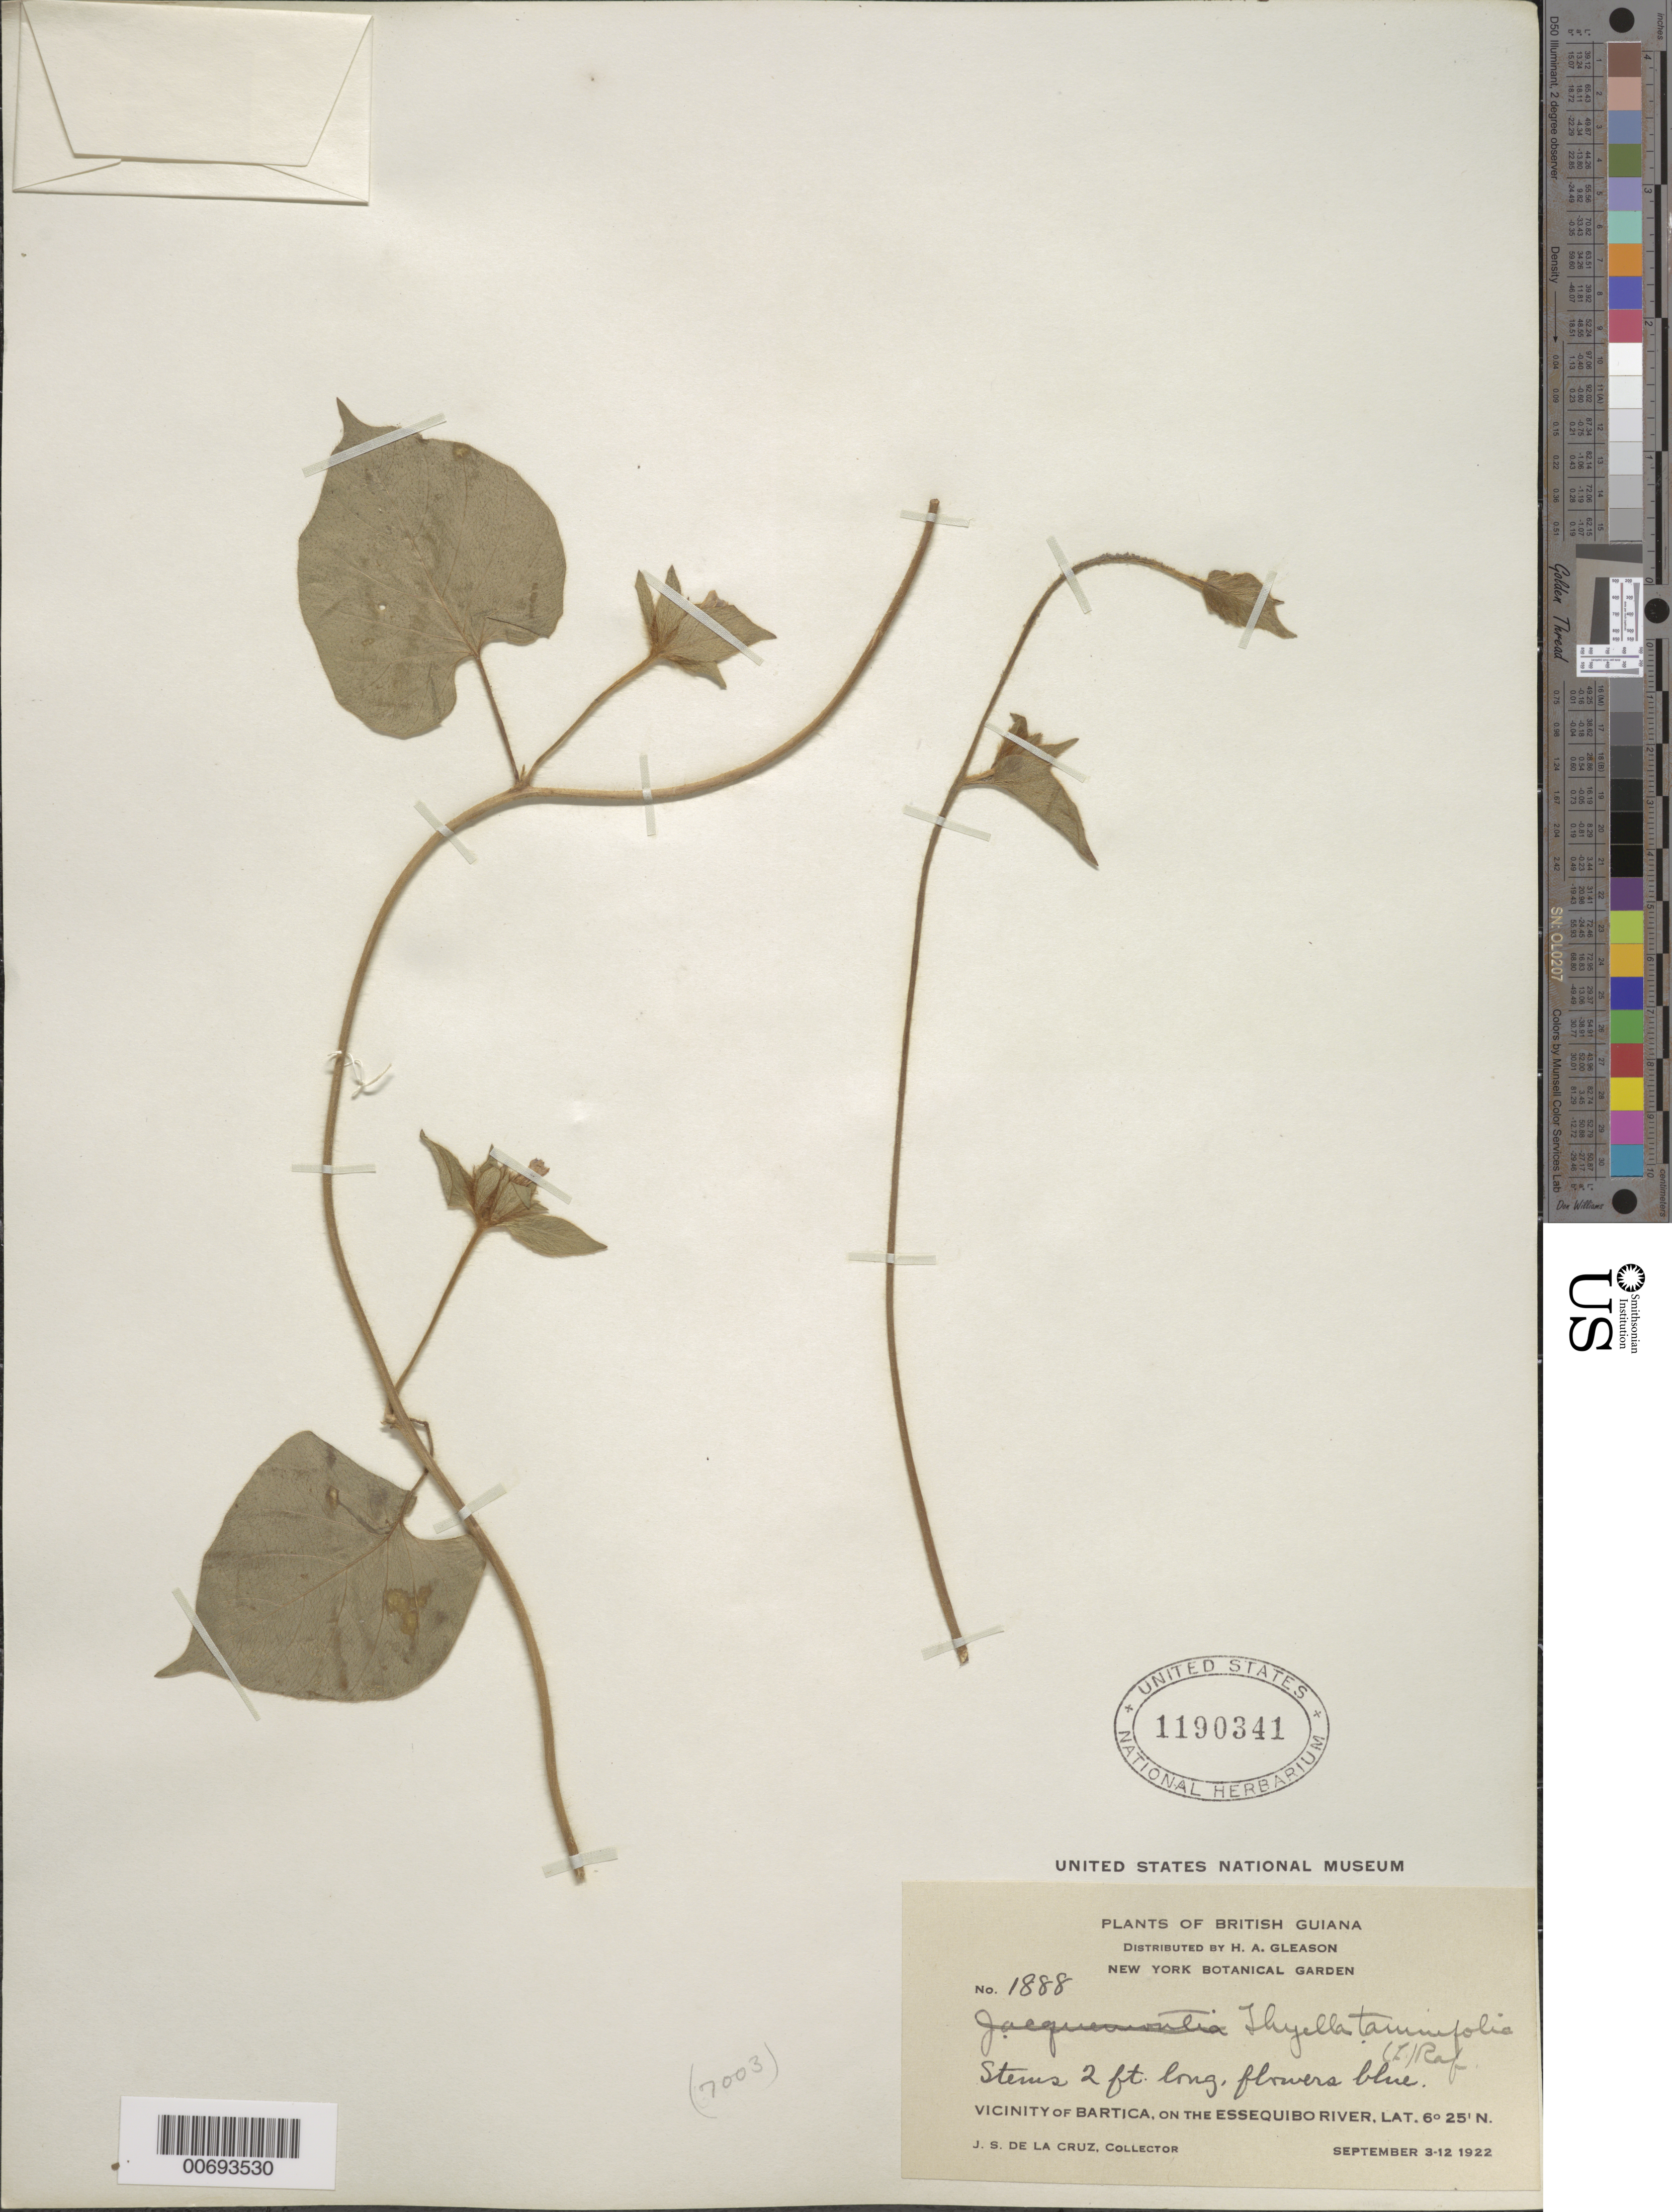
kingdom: Plantae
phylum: Tracheophyta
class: Magnoliopsida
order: Solanales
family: Convolvulaceae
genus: Thyella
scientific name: Thyella tamnifolia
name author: (L.) Raf.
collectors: J. S. de la Cruz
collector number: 1888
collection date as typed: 3-Sep-22 to 12-Sep-22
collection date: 1922-09-03/1922-09-12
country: Guyana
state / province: Cuyuni-Mazaruni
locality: Bartica, vic., on the Essequibo River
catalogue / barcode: US 1190341